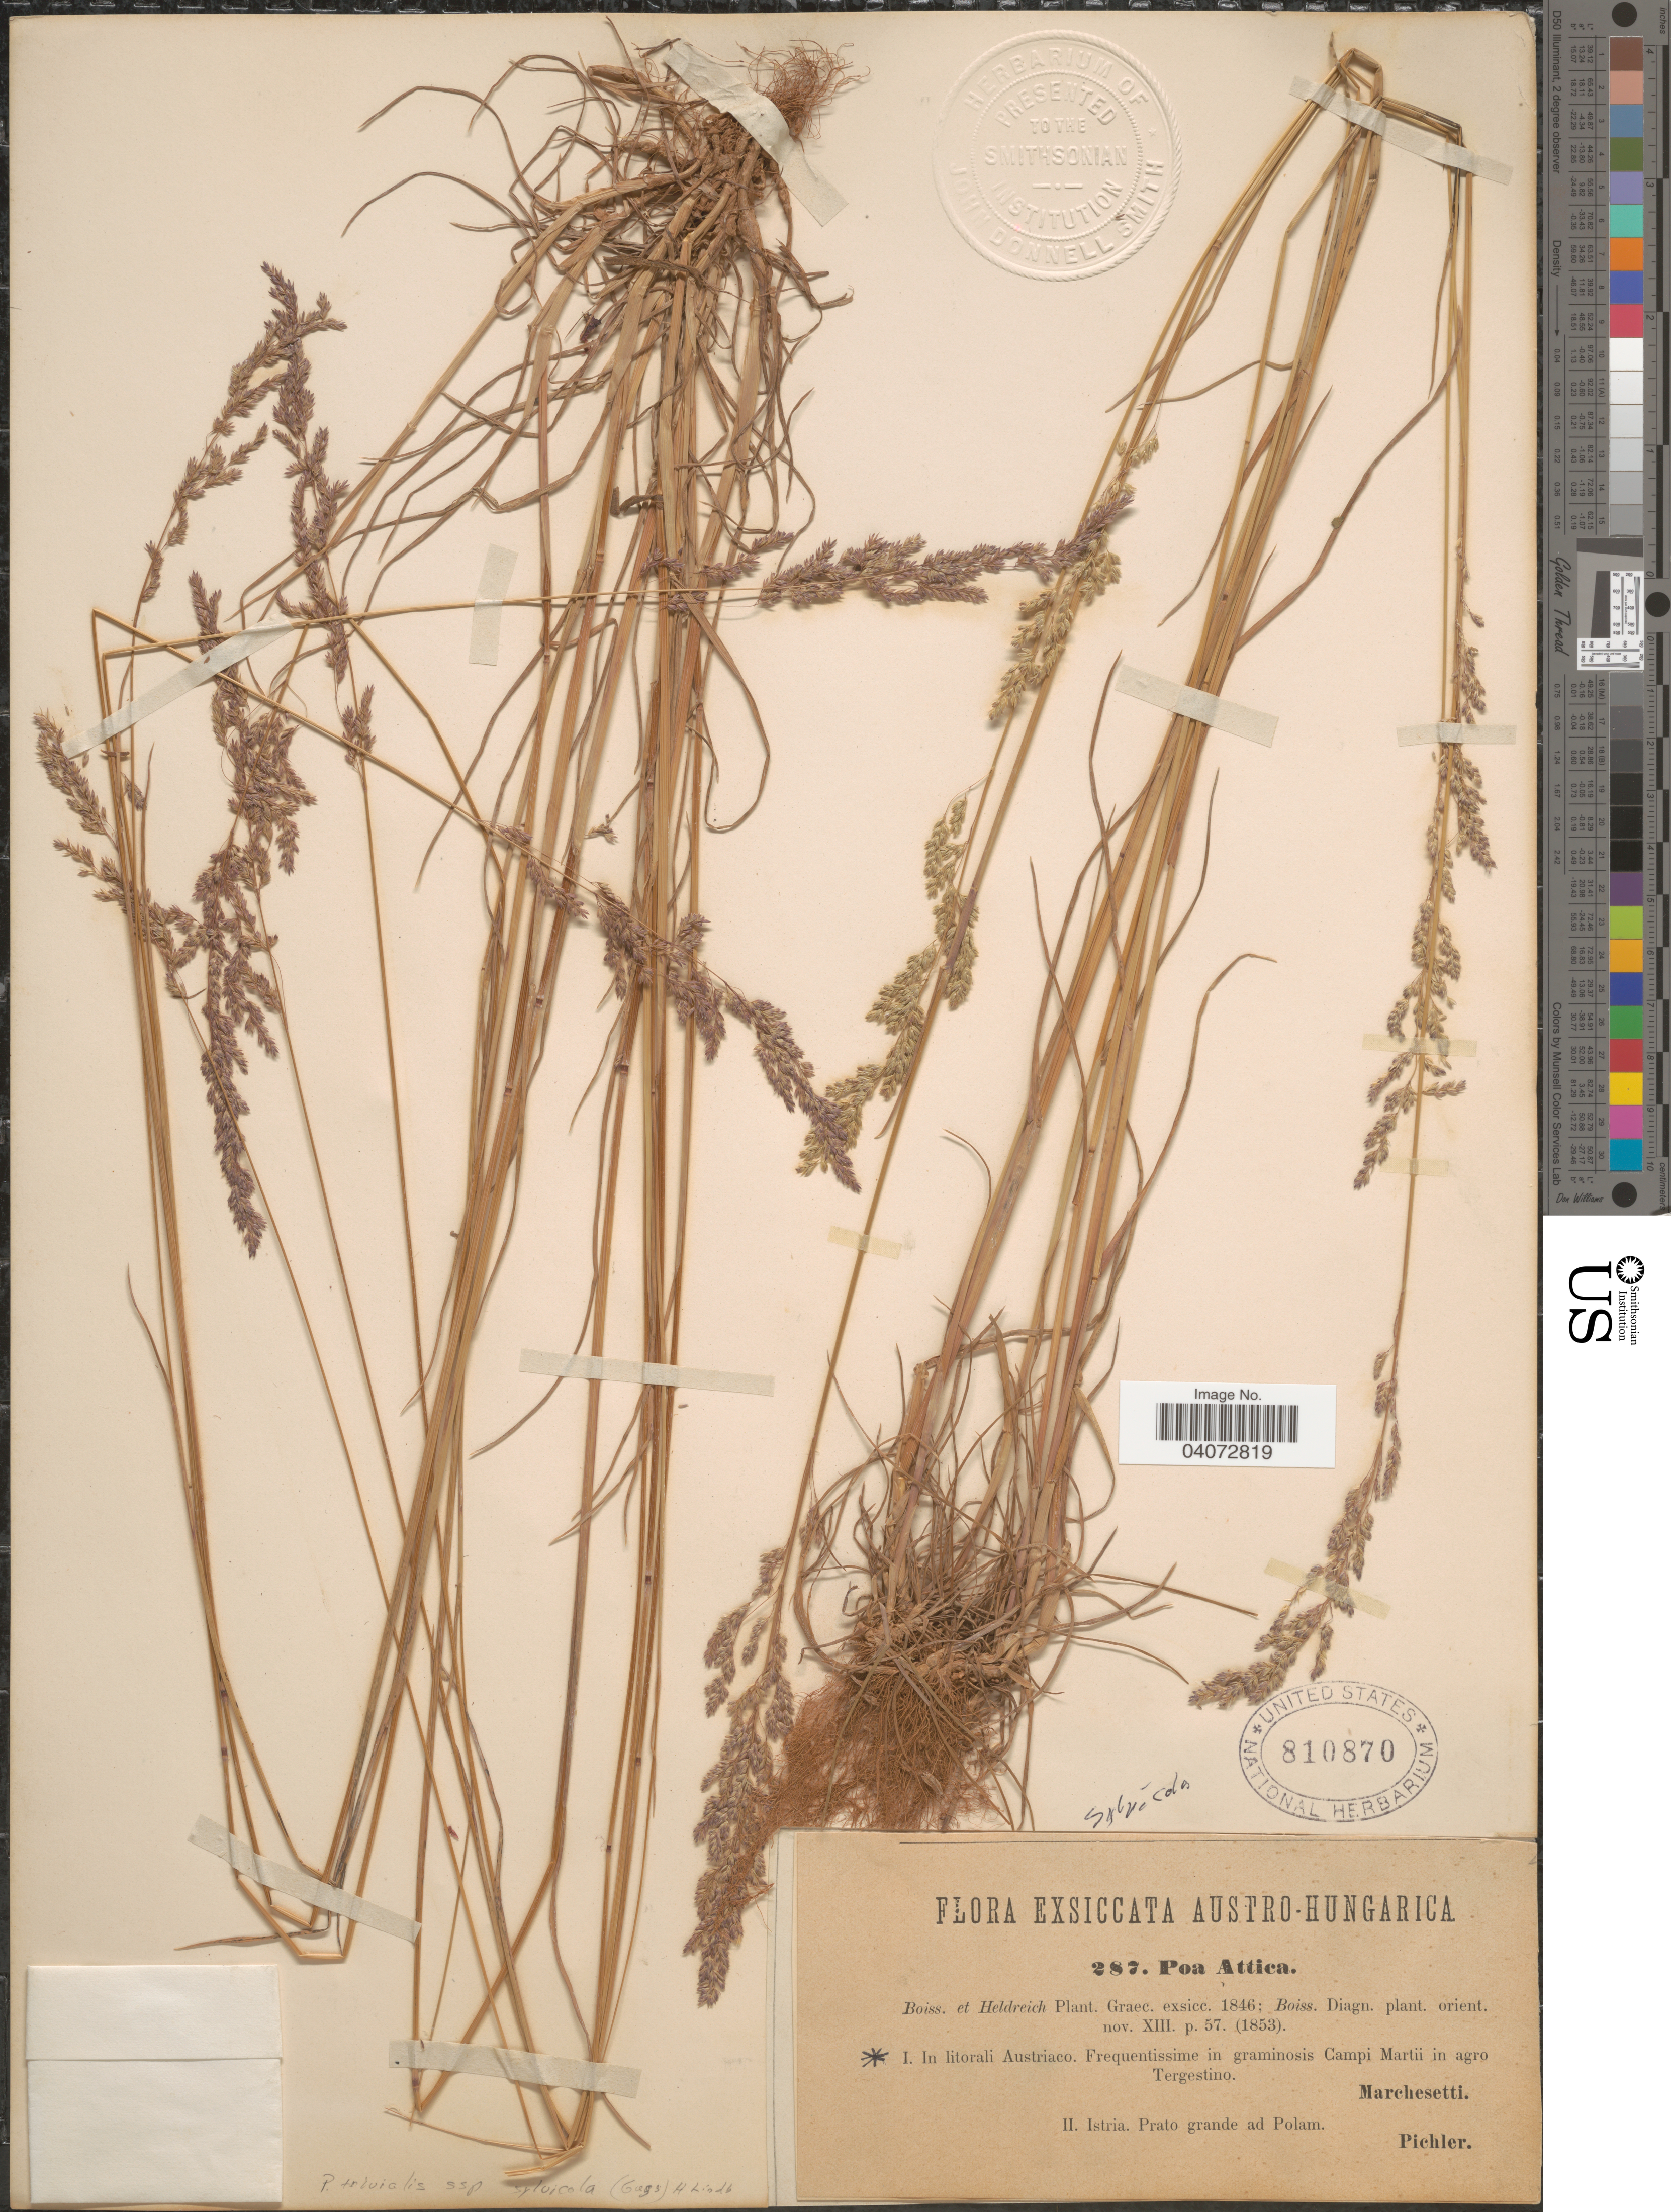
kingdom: Plantae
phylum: Tracheophyta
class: Liliopsida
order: Poales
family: Poaceae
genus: Poa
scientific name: Poa trivialis subsp. sylvicola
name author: (Gussone) H. Lindb.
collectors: -. Marchesetti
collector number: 287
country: Austria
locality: Austro-Hungarica. In litorali Austriaco. Frequentissime in graminosis Campi Martii in agro Tergestino.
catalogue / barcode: US 810870